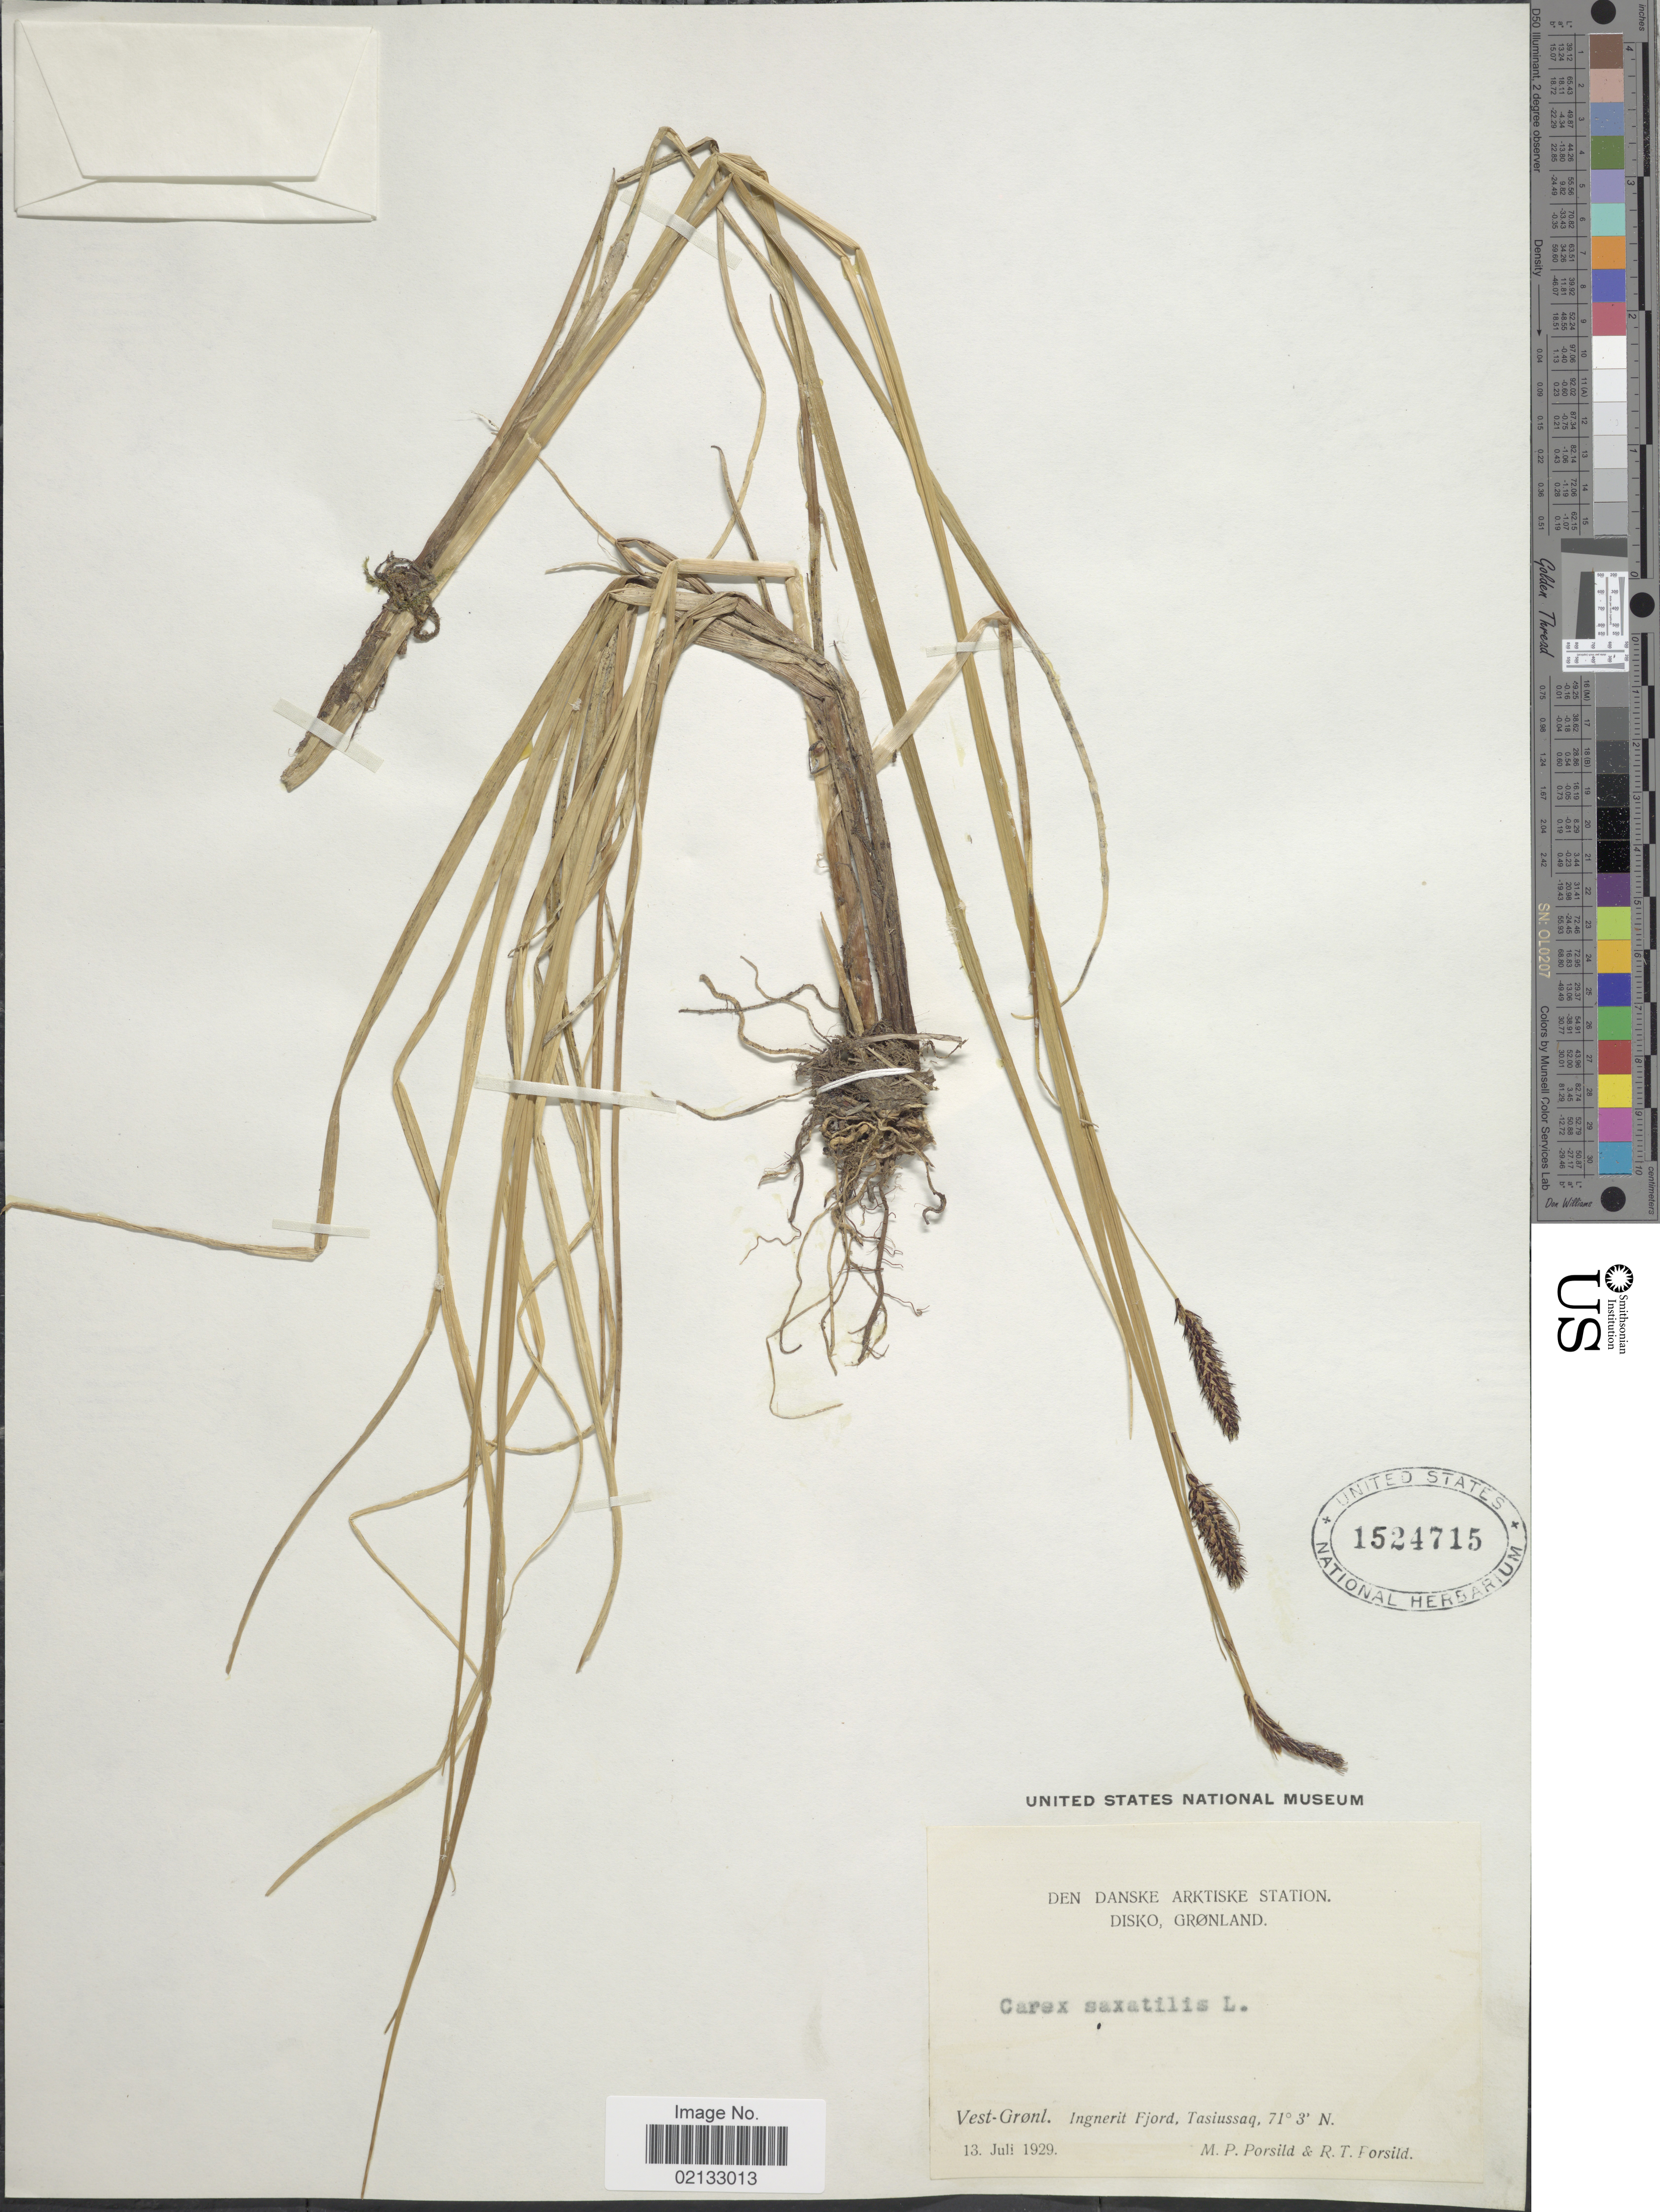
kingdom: Plantae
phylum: Tracheophyta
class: Liliopsida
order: Poales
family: Cyperaceae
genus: Carex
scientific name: Carex saxatilis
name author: L.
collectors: M. P. Porsild & R. T. Porsild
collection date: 1929-07-13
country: Greenland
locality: Den Danske Arktiske Station. Disko, Gronland. Vest-Gronl. Ingnerit Fjord, Tasiussaq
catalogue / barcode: US 1524715